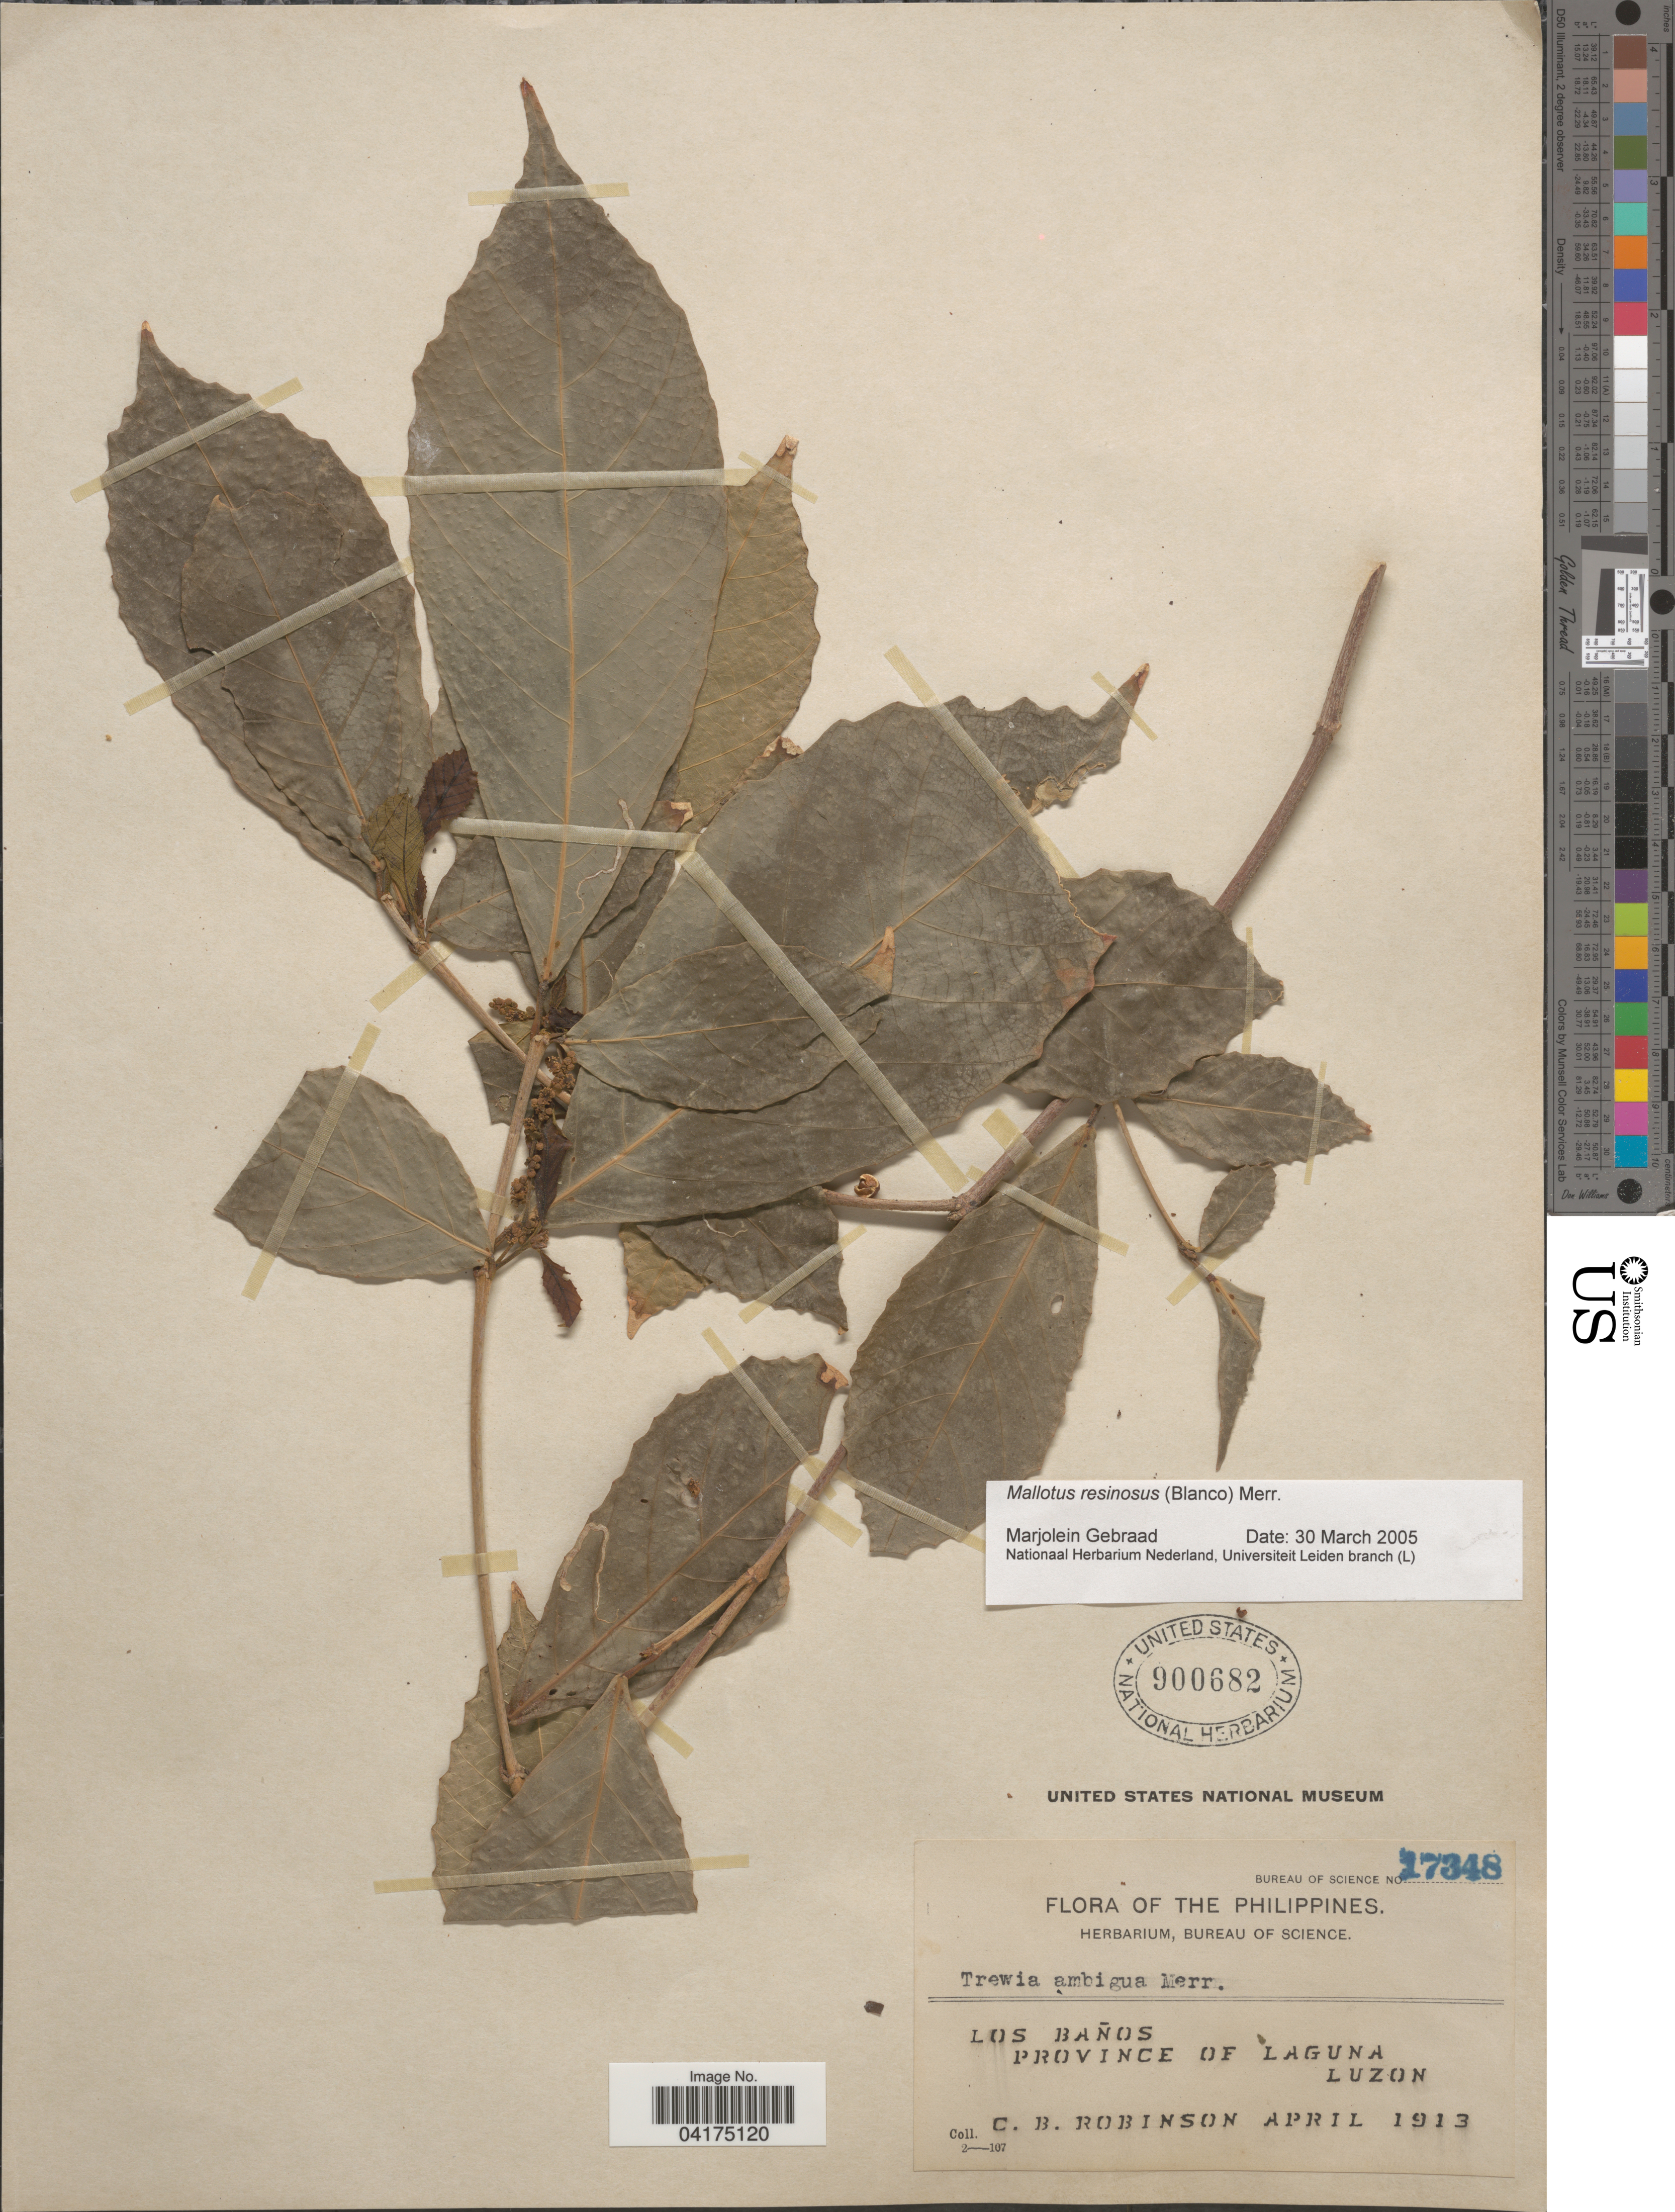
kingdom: Plantae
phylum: Tracheophyta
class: Magnoliopsida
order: Malpighiales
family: Euphorbiaceae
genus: Mallotus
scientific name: Mallotus resinosus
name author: (Blanco) Merr.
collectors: C. Robinson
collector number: Bureau of Science 17348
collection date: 1913-04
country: Philippines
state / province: Calabarzon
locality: Los Baños. Province of Laguna. Luzon.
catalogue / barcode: US 900682